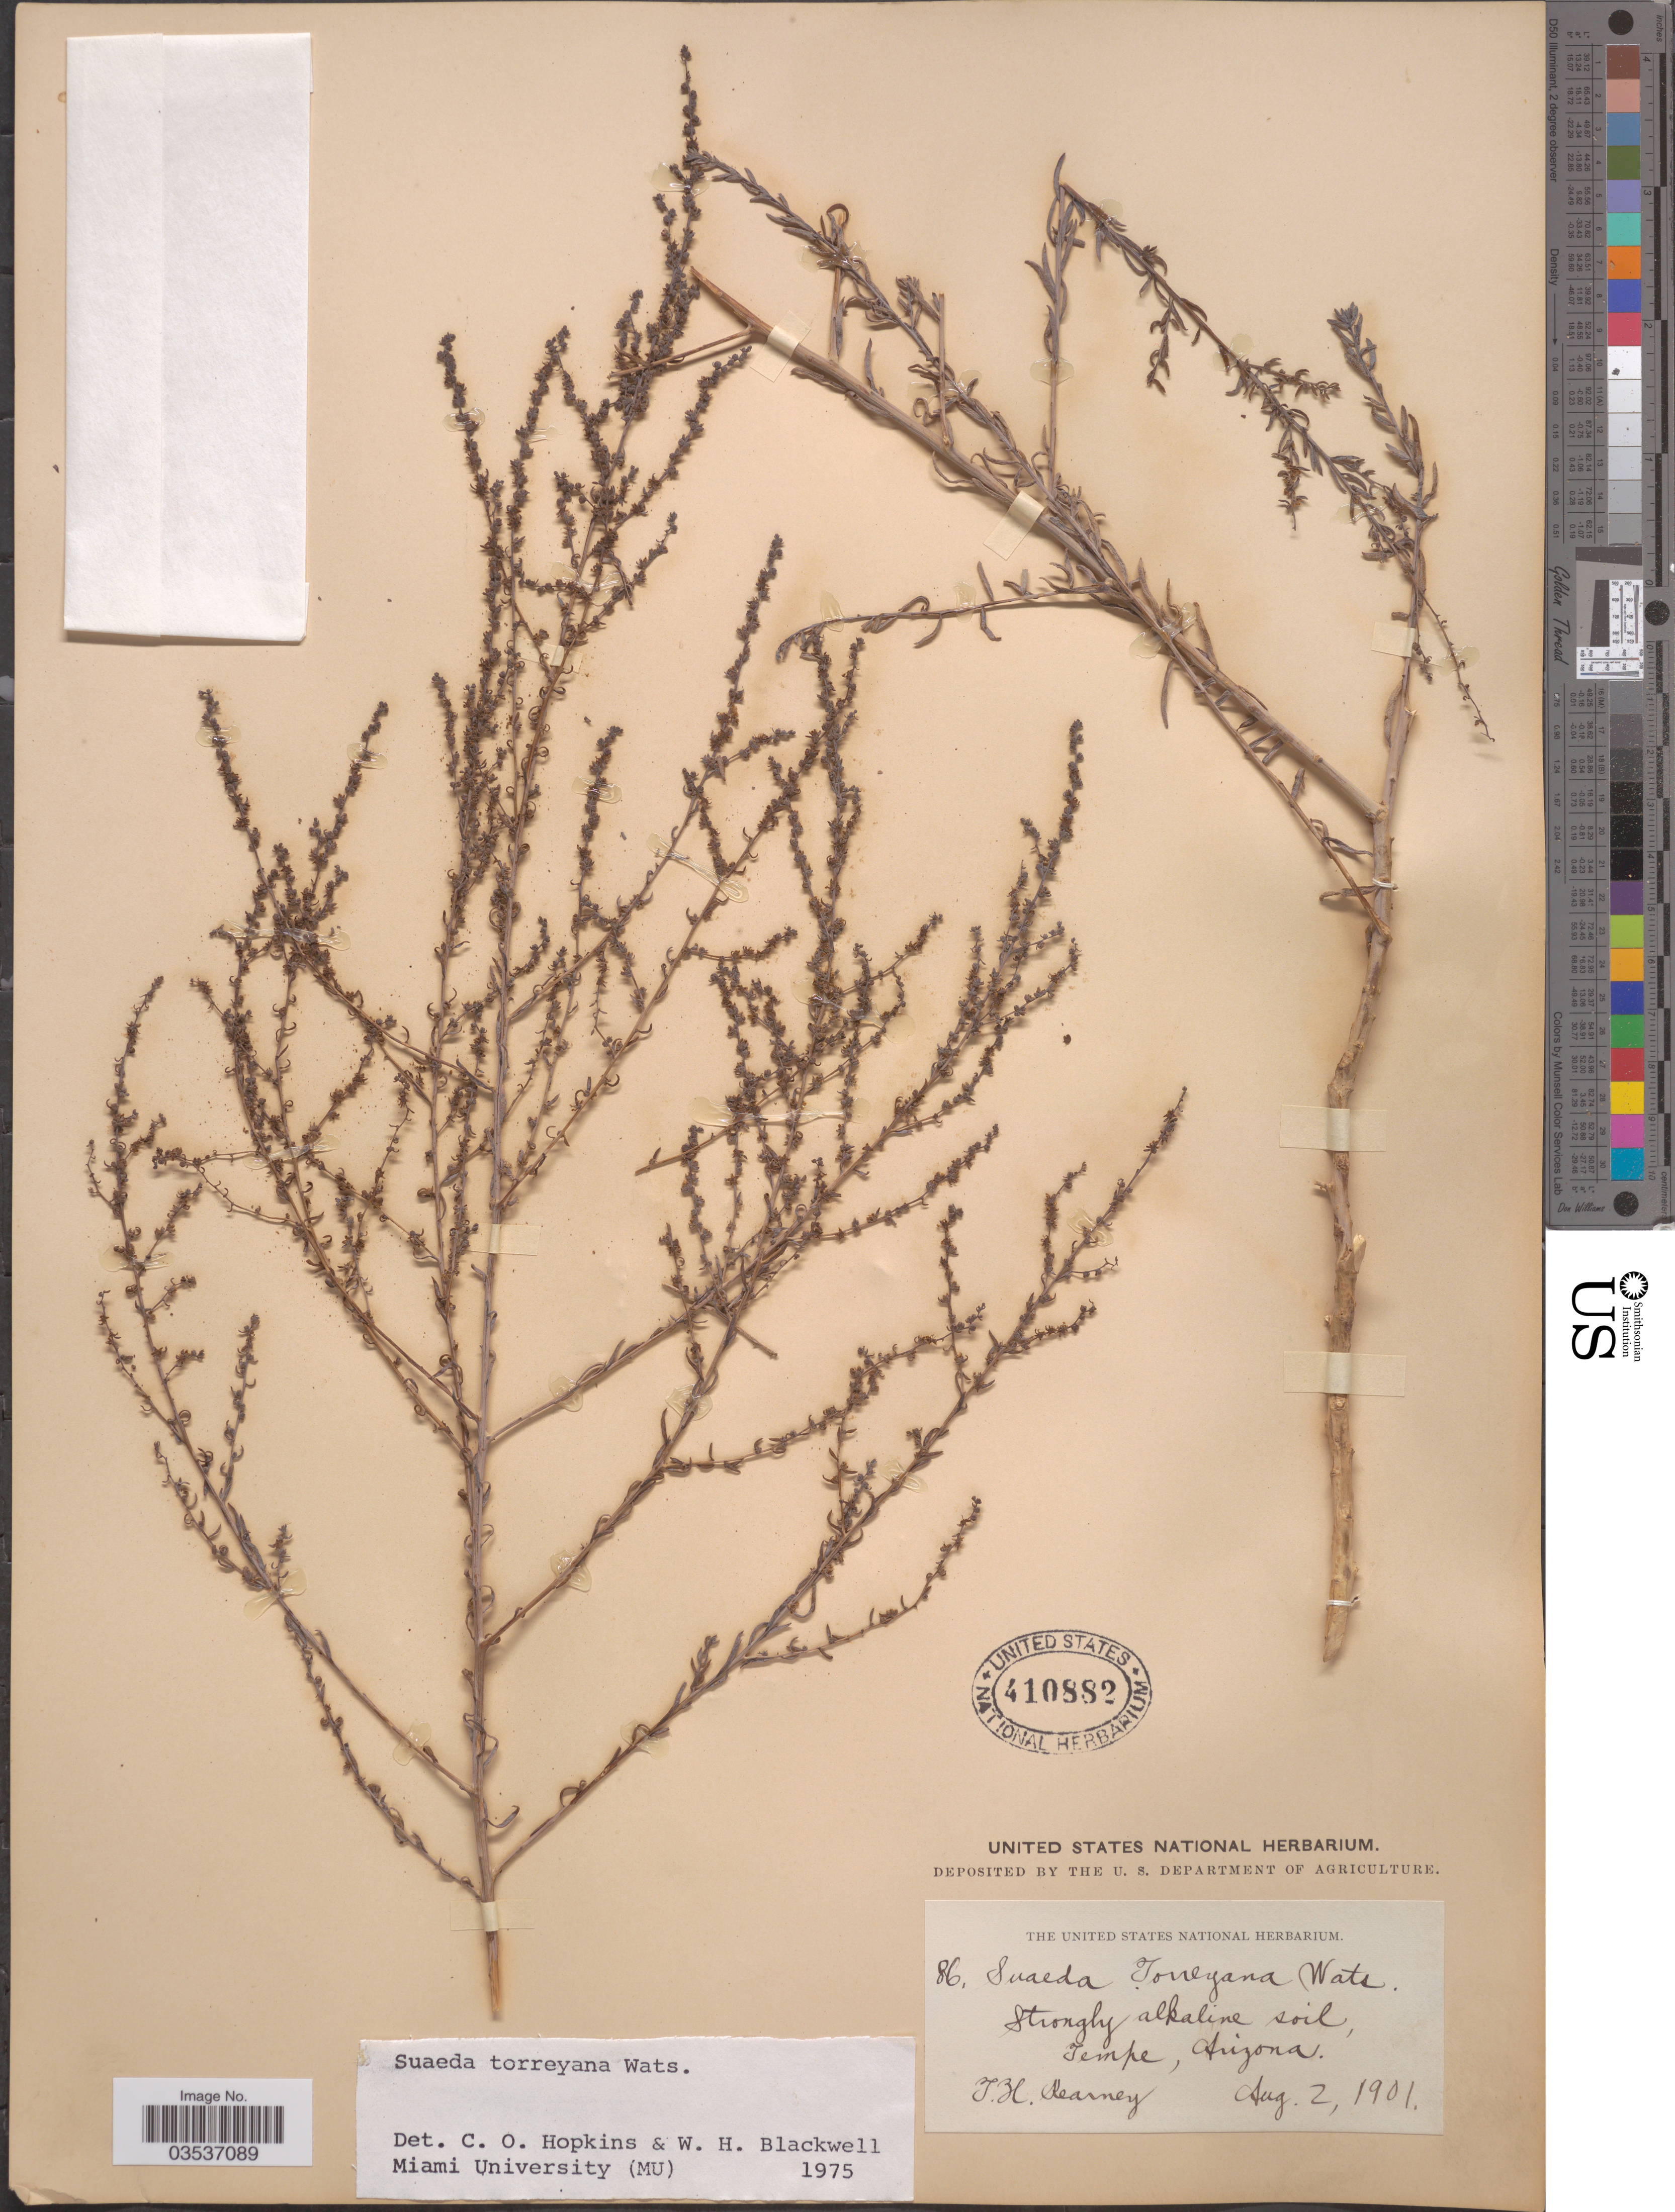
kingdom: Plantae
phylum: Tracheophyta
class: Magnoliopsida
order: Caryophyllales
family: Amaranthaceae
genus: Suaeda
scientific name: Suaeda torreyana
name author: S. Watson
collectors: T. H. Kearney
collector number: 86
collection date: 1901-08-02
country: United States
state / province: Arizona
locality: Tempe.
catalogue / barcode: US 410882